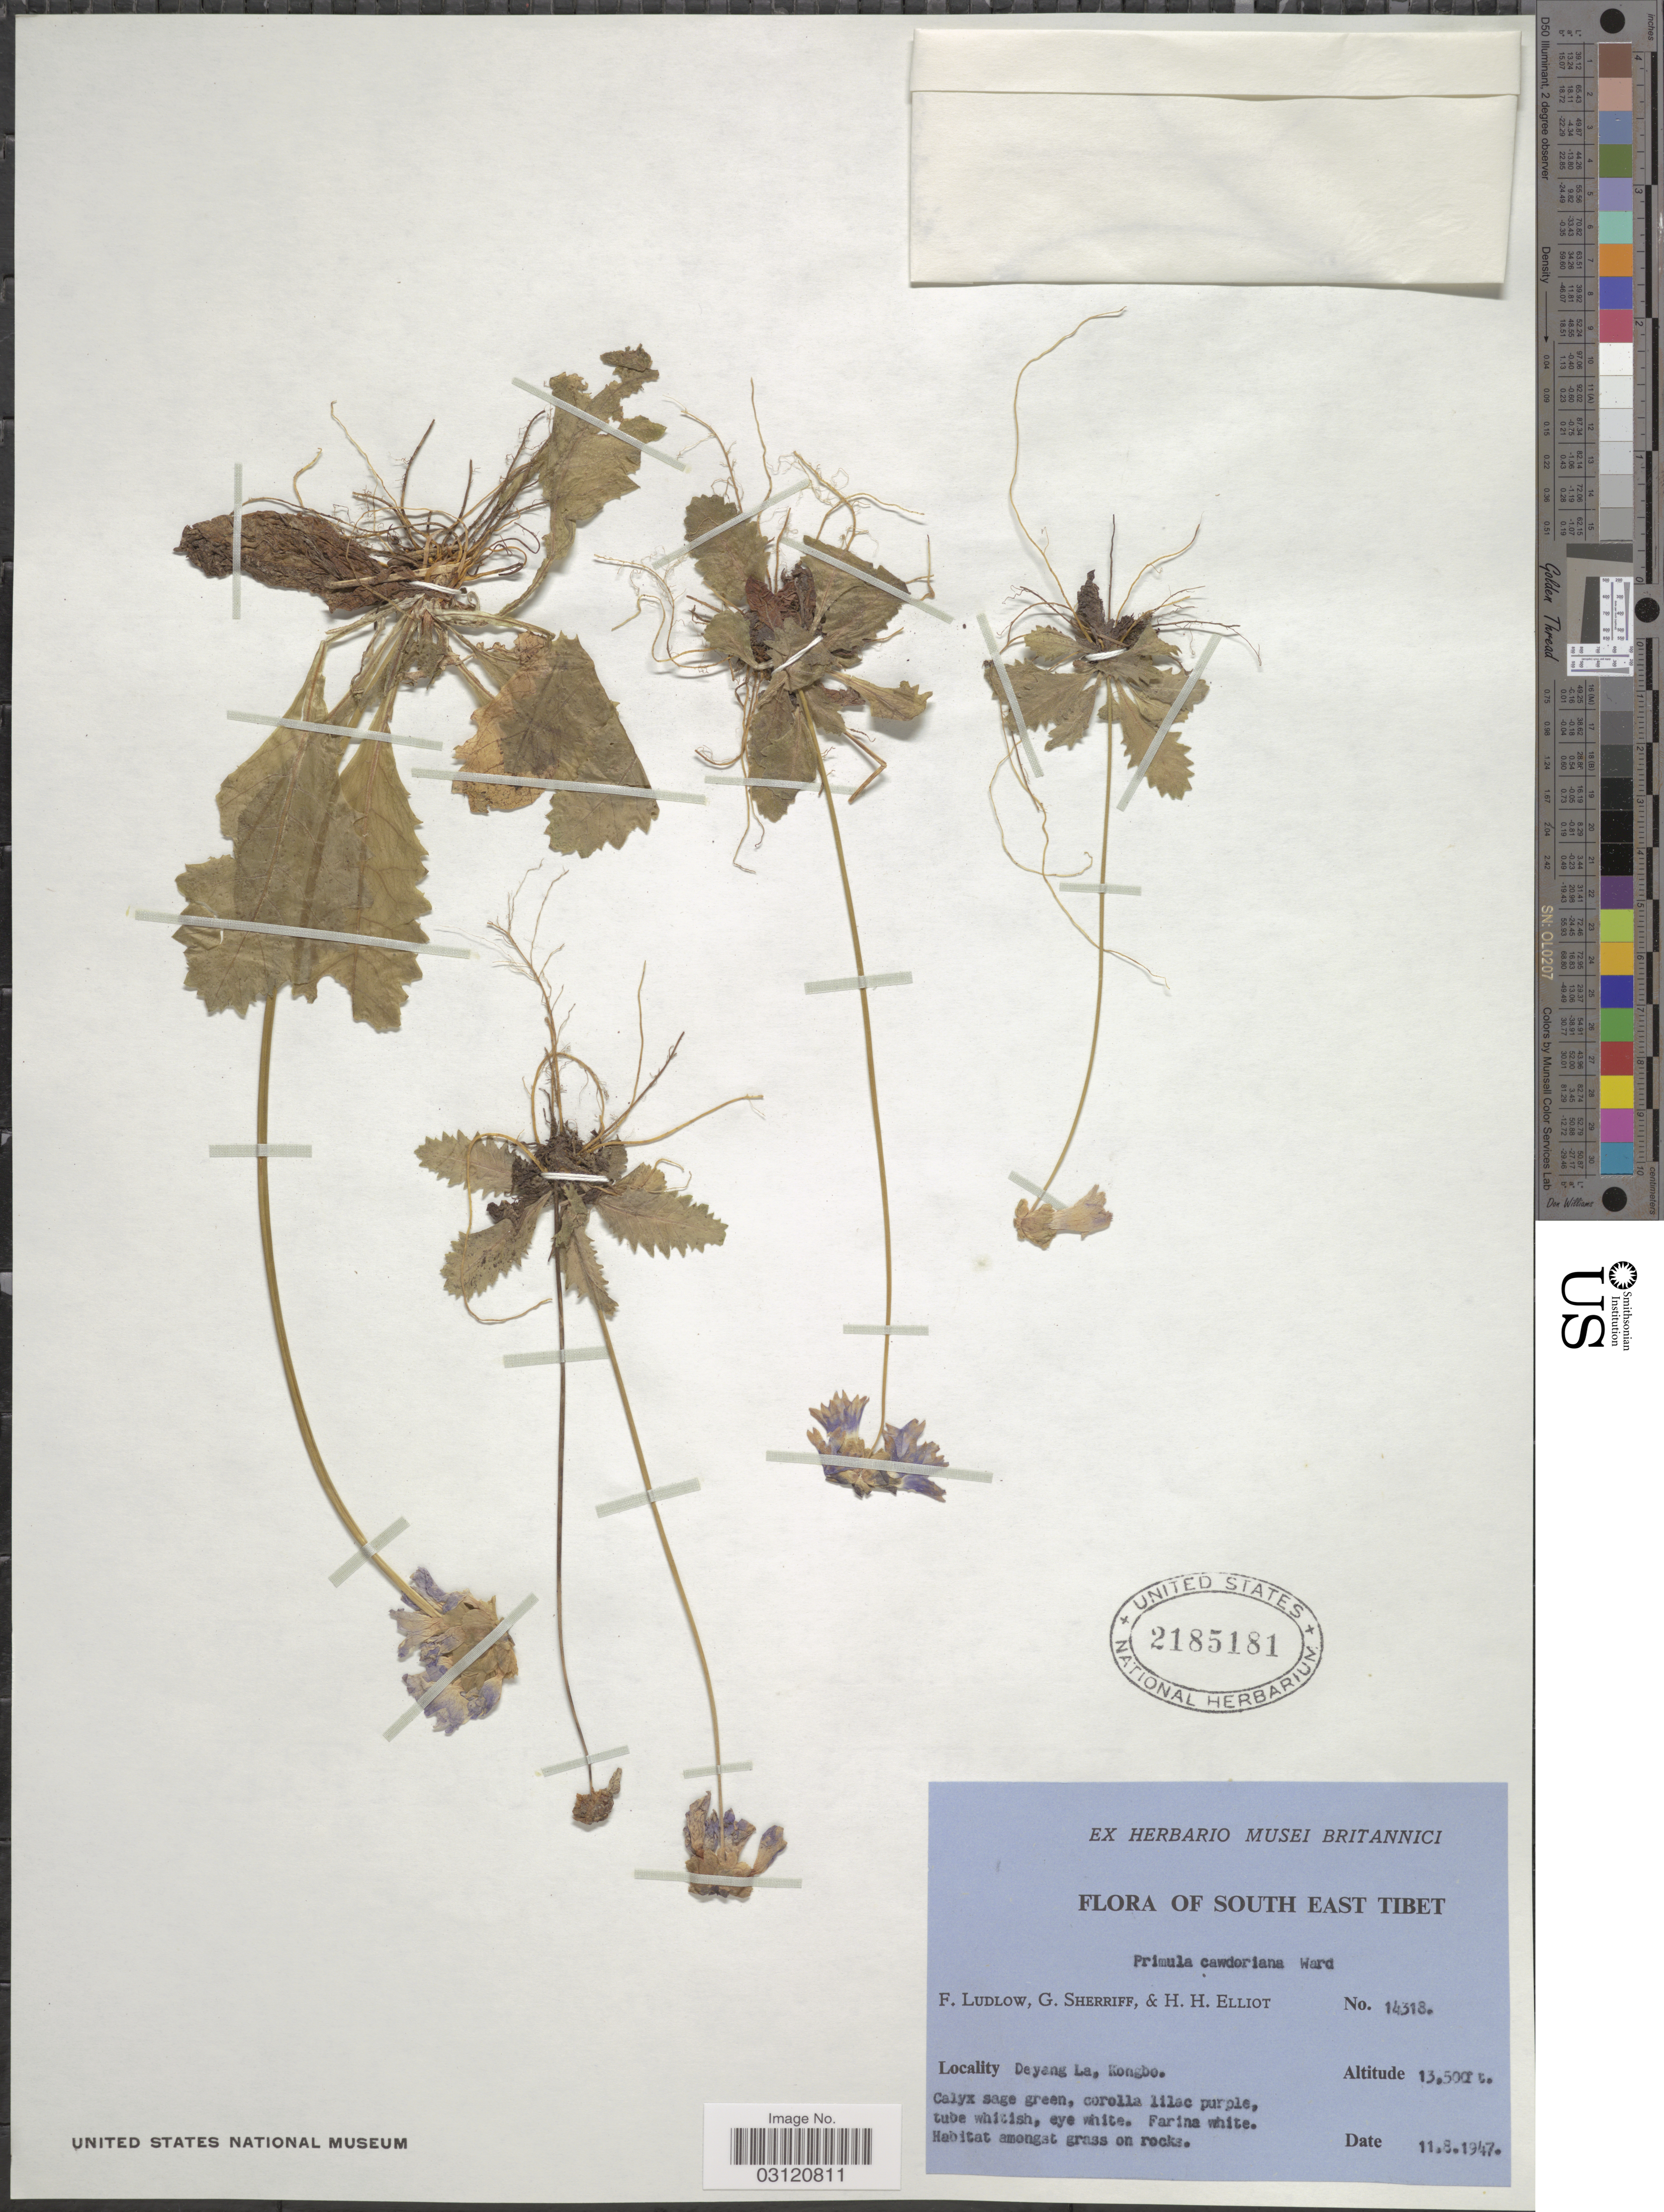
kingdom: Plantae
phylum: Tracheophyta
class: Magnoliopsida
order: Ericales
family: Primulaceae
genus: Primula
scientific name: Primula cawdoriana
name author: Kingdon-Ward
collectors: F. Ludlow, G. Sherriff & H. H. Elliot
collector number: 14318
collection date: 1947-08-11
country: China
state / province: Xizang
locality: South East Tibet. Deyang La, Kongbo.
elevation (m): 4115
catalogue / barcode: US 2185181